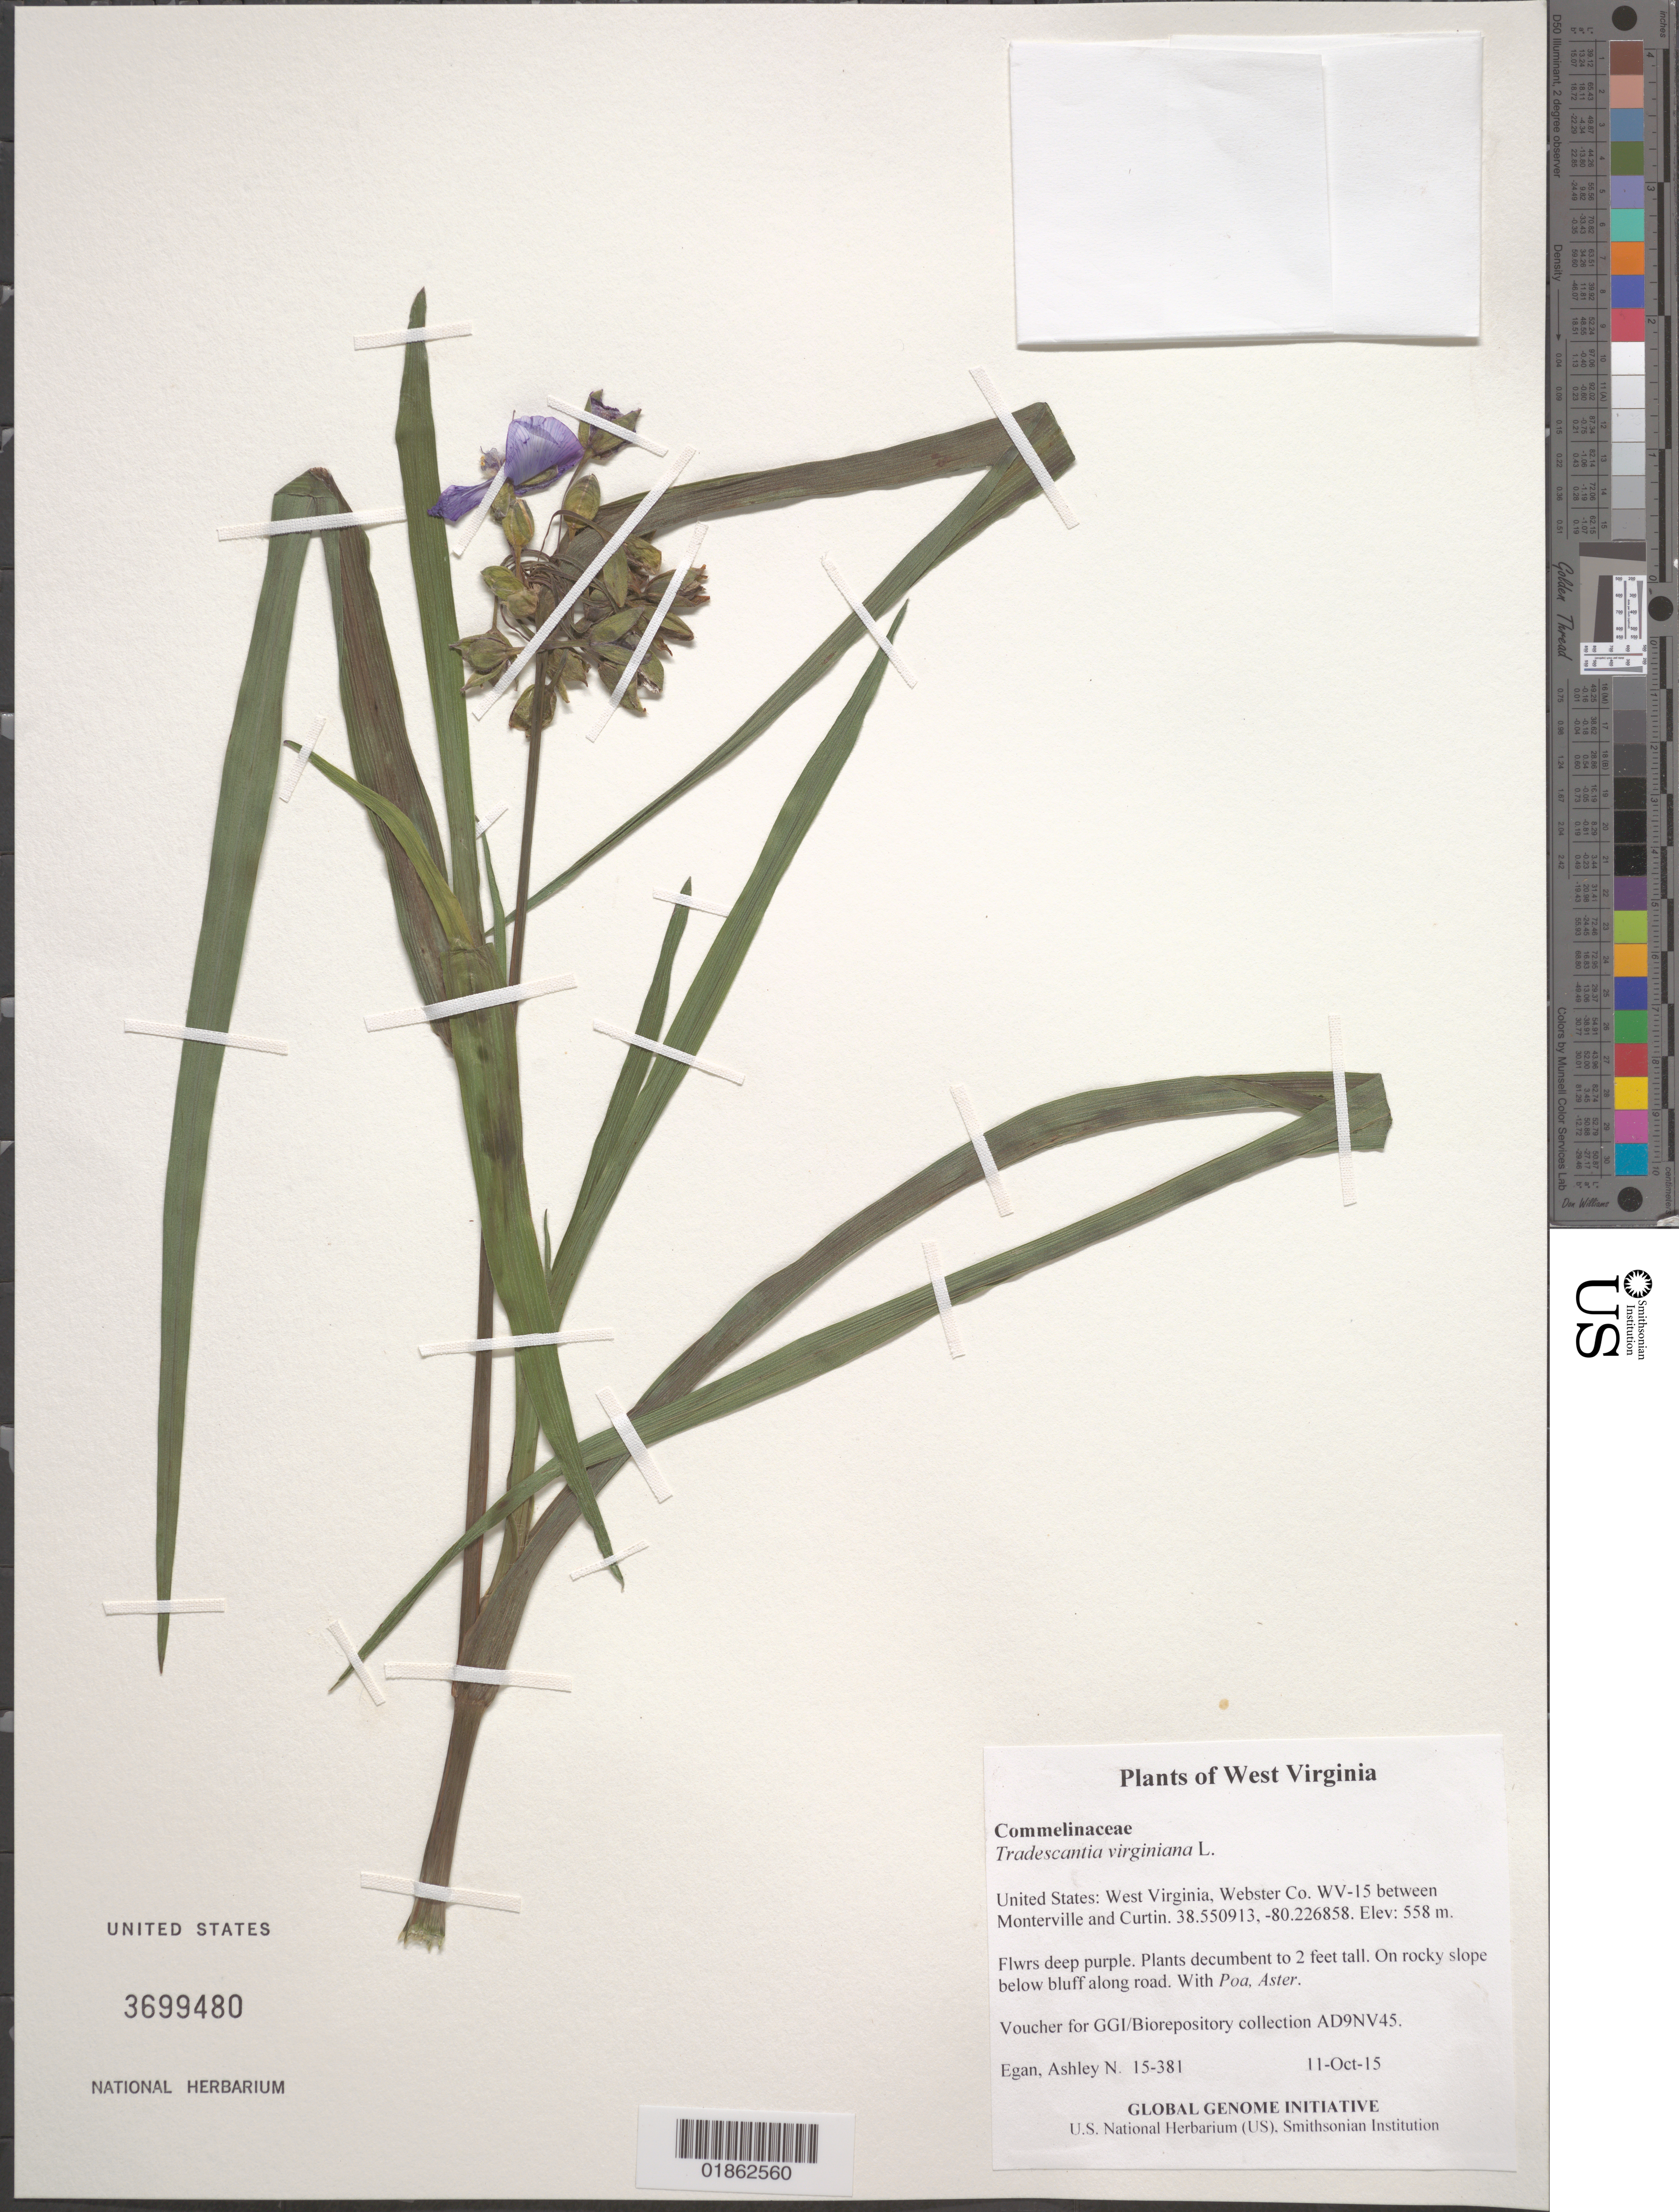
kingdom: Plantae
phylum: Tracheophyta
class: Liliopsida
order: Commelinales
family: Commelinaceae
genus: Tradescantia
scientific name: Tradescantia virginiana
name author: L.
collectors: A. N. Egan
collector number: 15-381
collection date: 2015-10-11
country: United States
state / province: West Virginia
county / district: Webster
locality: WV-15 between Monterville and Curtin.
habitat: On rocky slope below bluff along road.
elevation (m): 558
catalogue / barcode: US 3699480